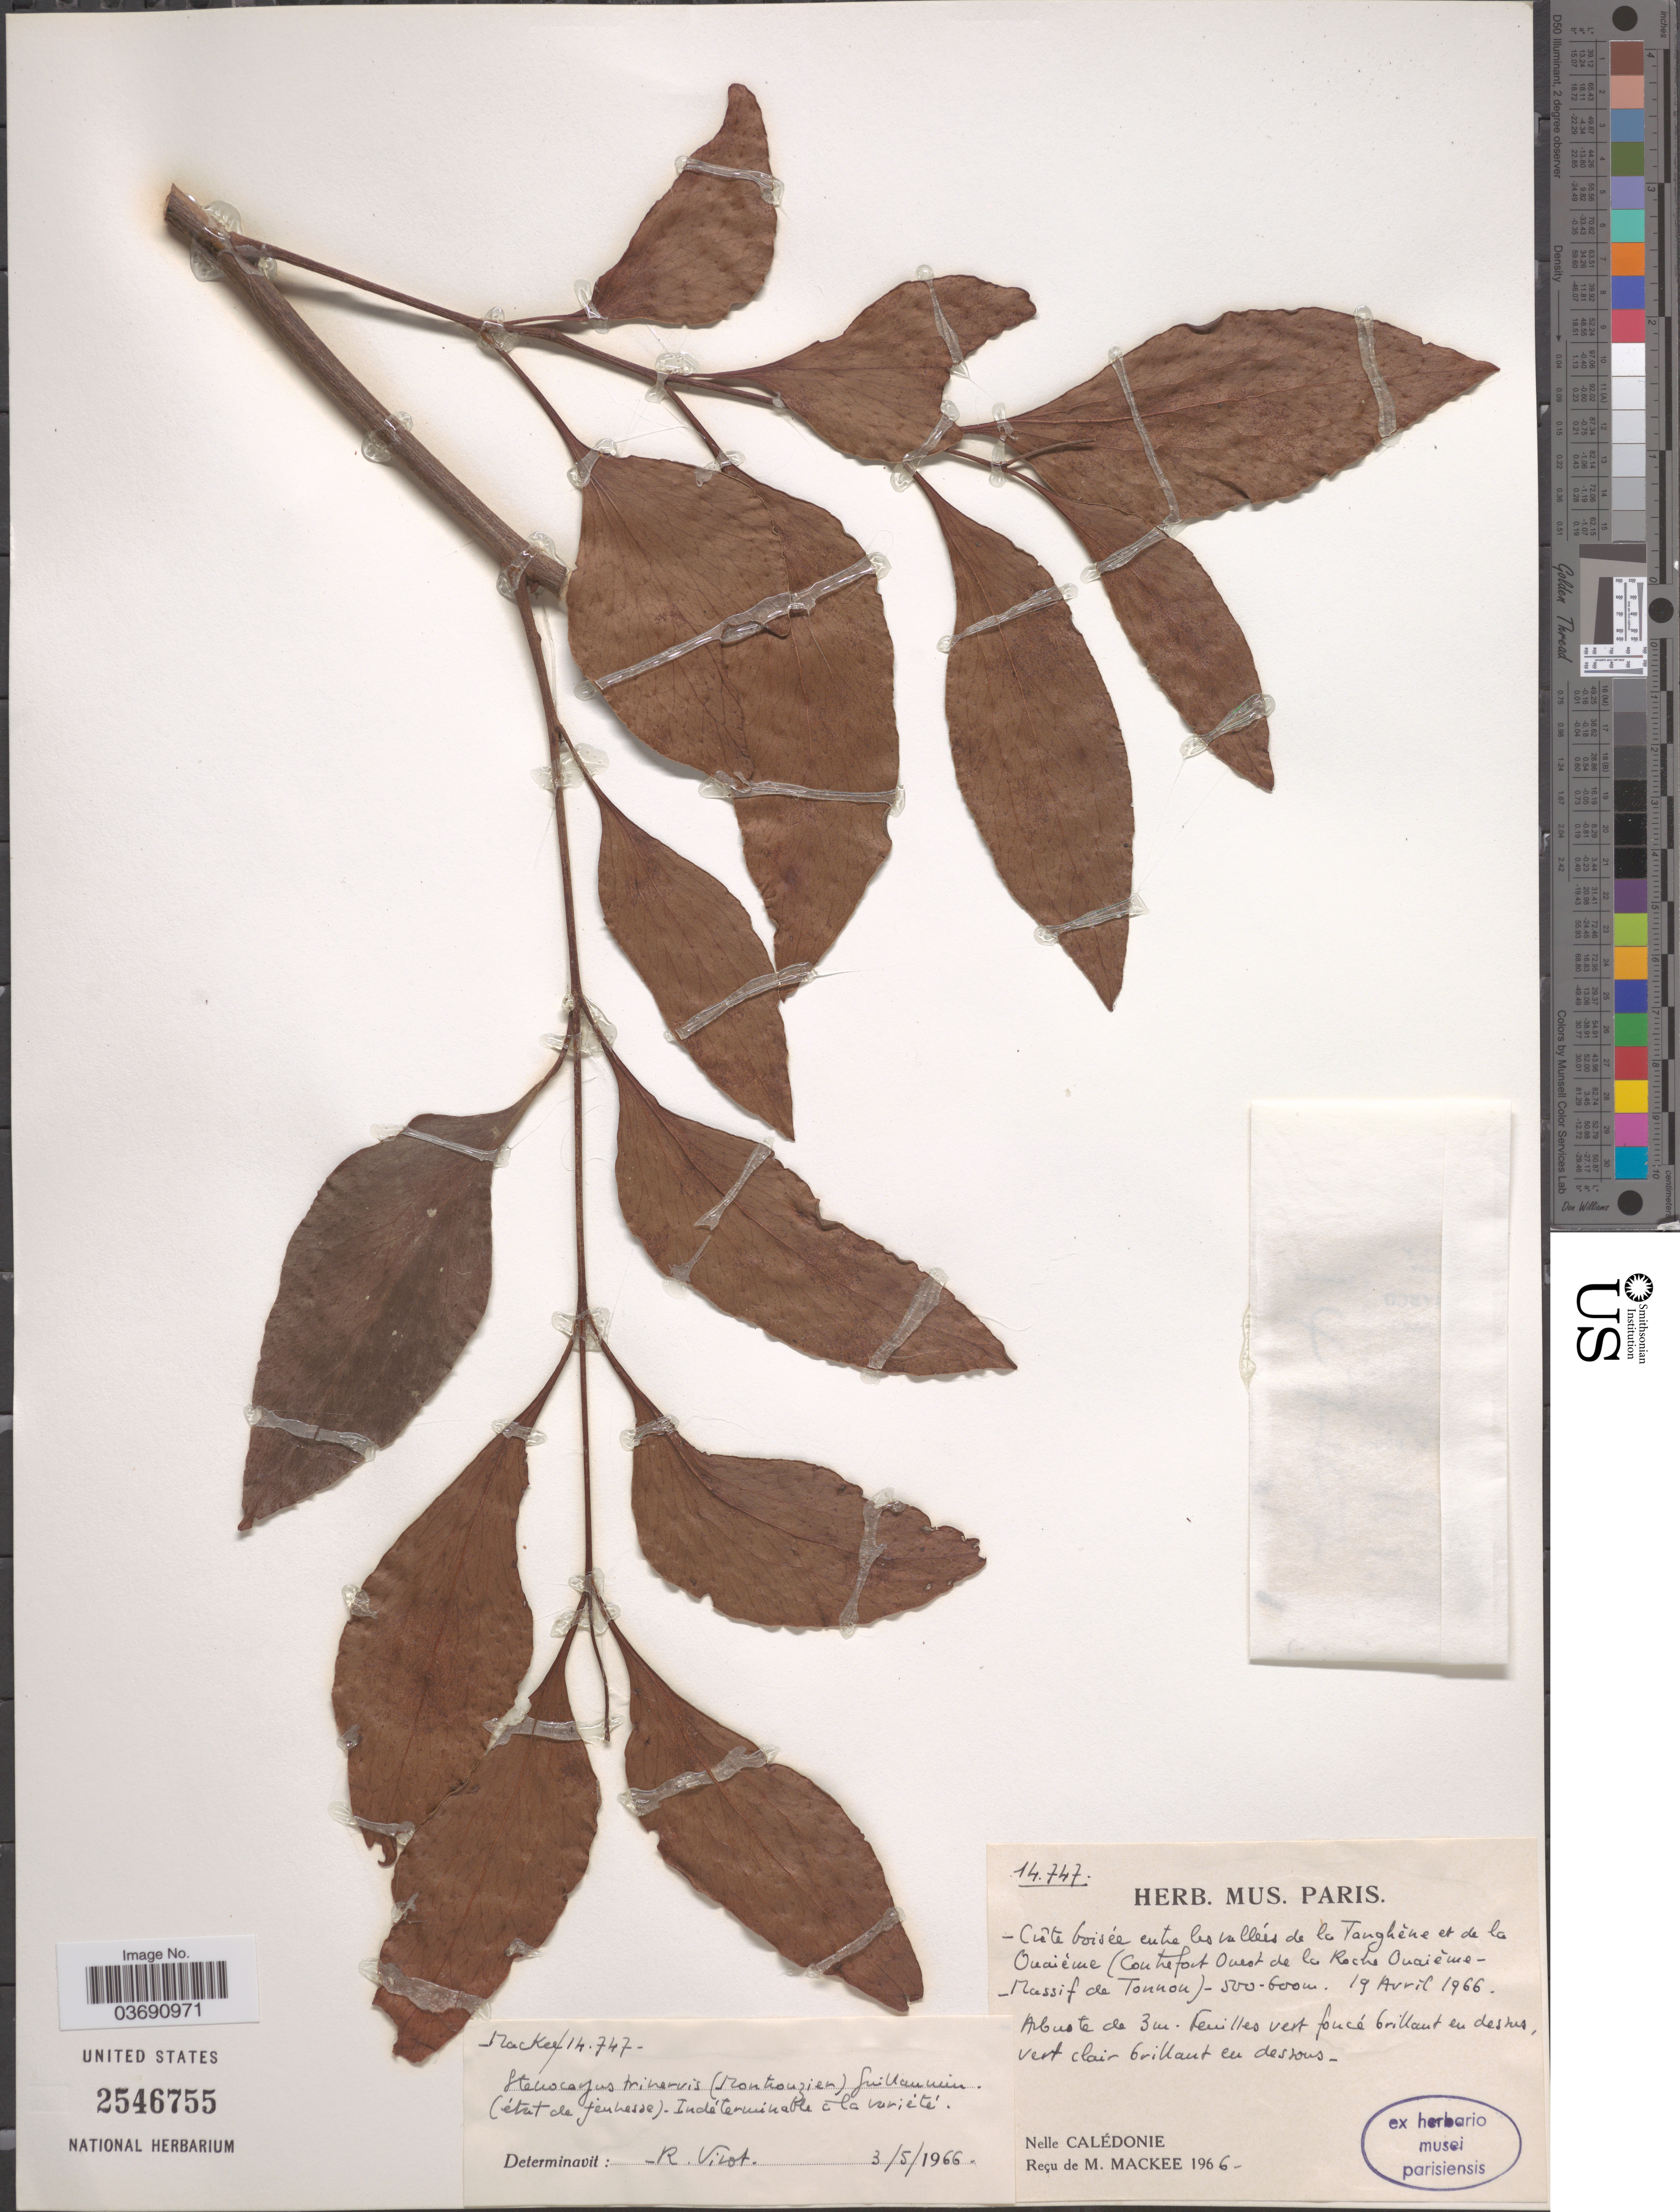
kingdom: Plantae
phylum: Tracheophyta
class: Magnoliopsida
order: Proteales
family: Proteaceae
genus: Stenocarpus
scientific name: Stenocarpus trinervis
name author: (Montrouz.) Guillaumin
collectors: M. Mackee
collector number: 14747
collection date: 1966-04-19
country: New Caledonia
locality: Crête boisée entre les vallées de la Tanghéne et de la Ouaiéme (Contrefort Ouest de la Roche Ouaiéme-Massif de Tonnou). [interpreted] Nelle Calédonie.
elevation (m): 500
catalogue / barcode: US 2546755